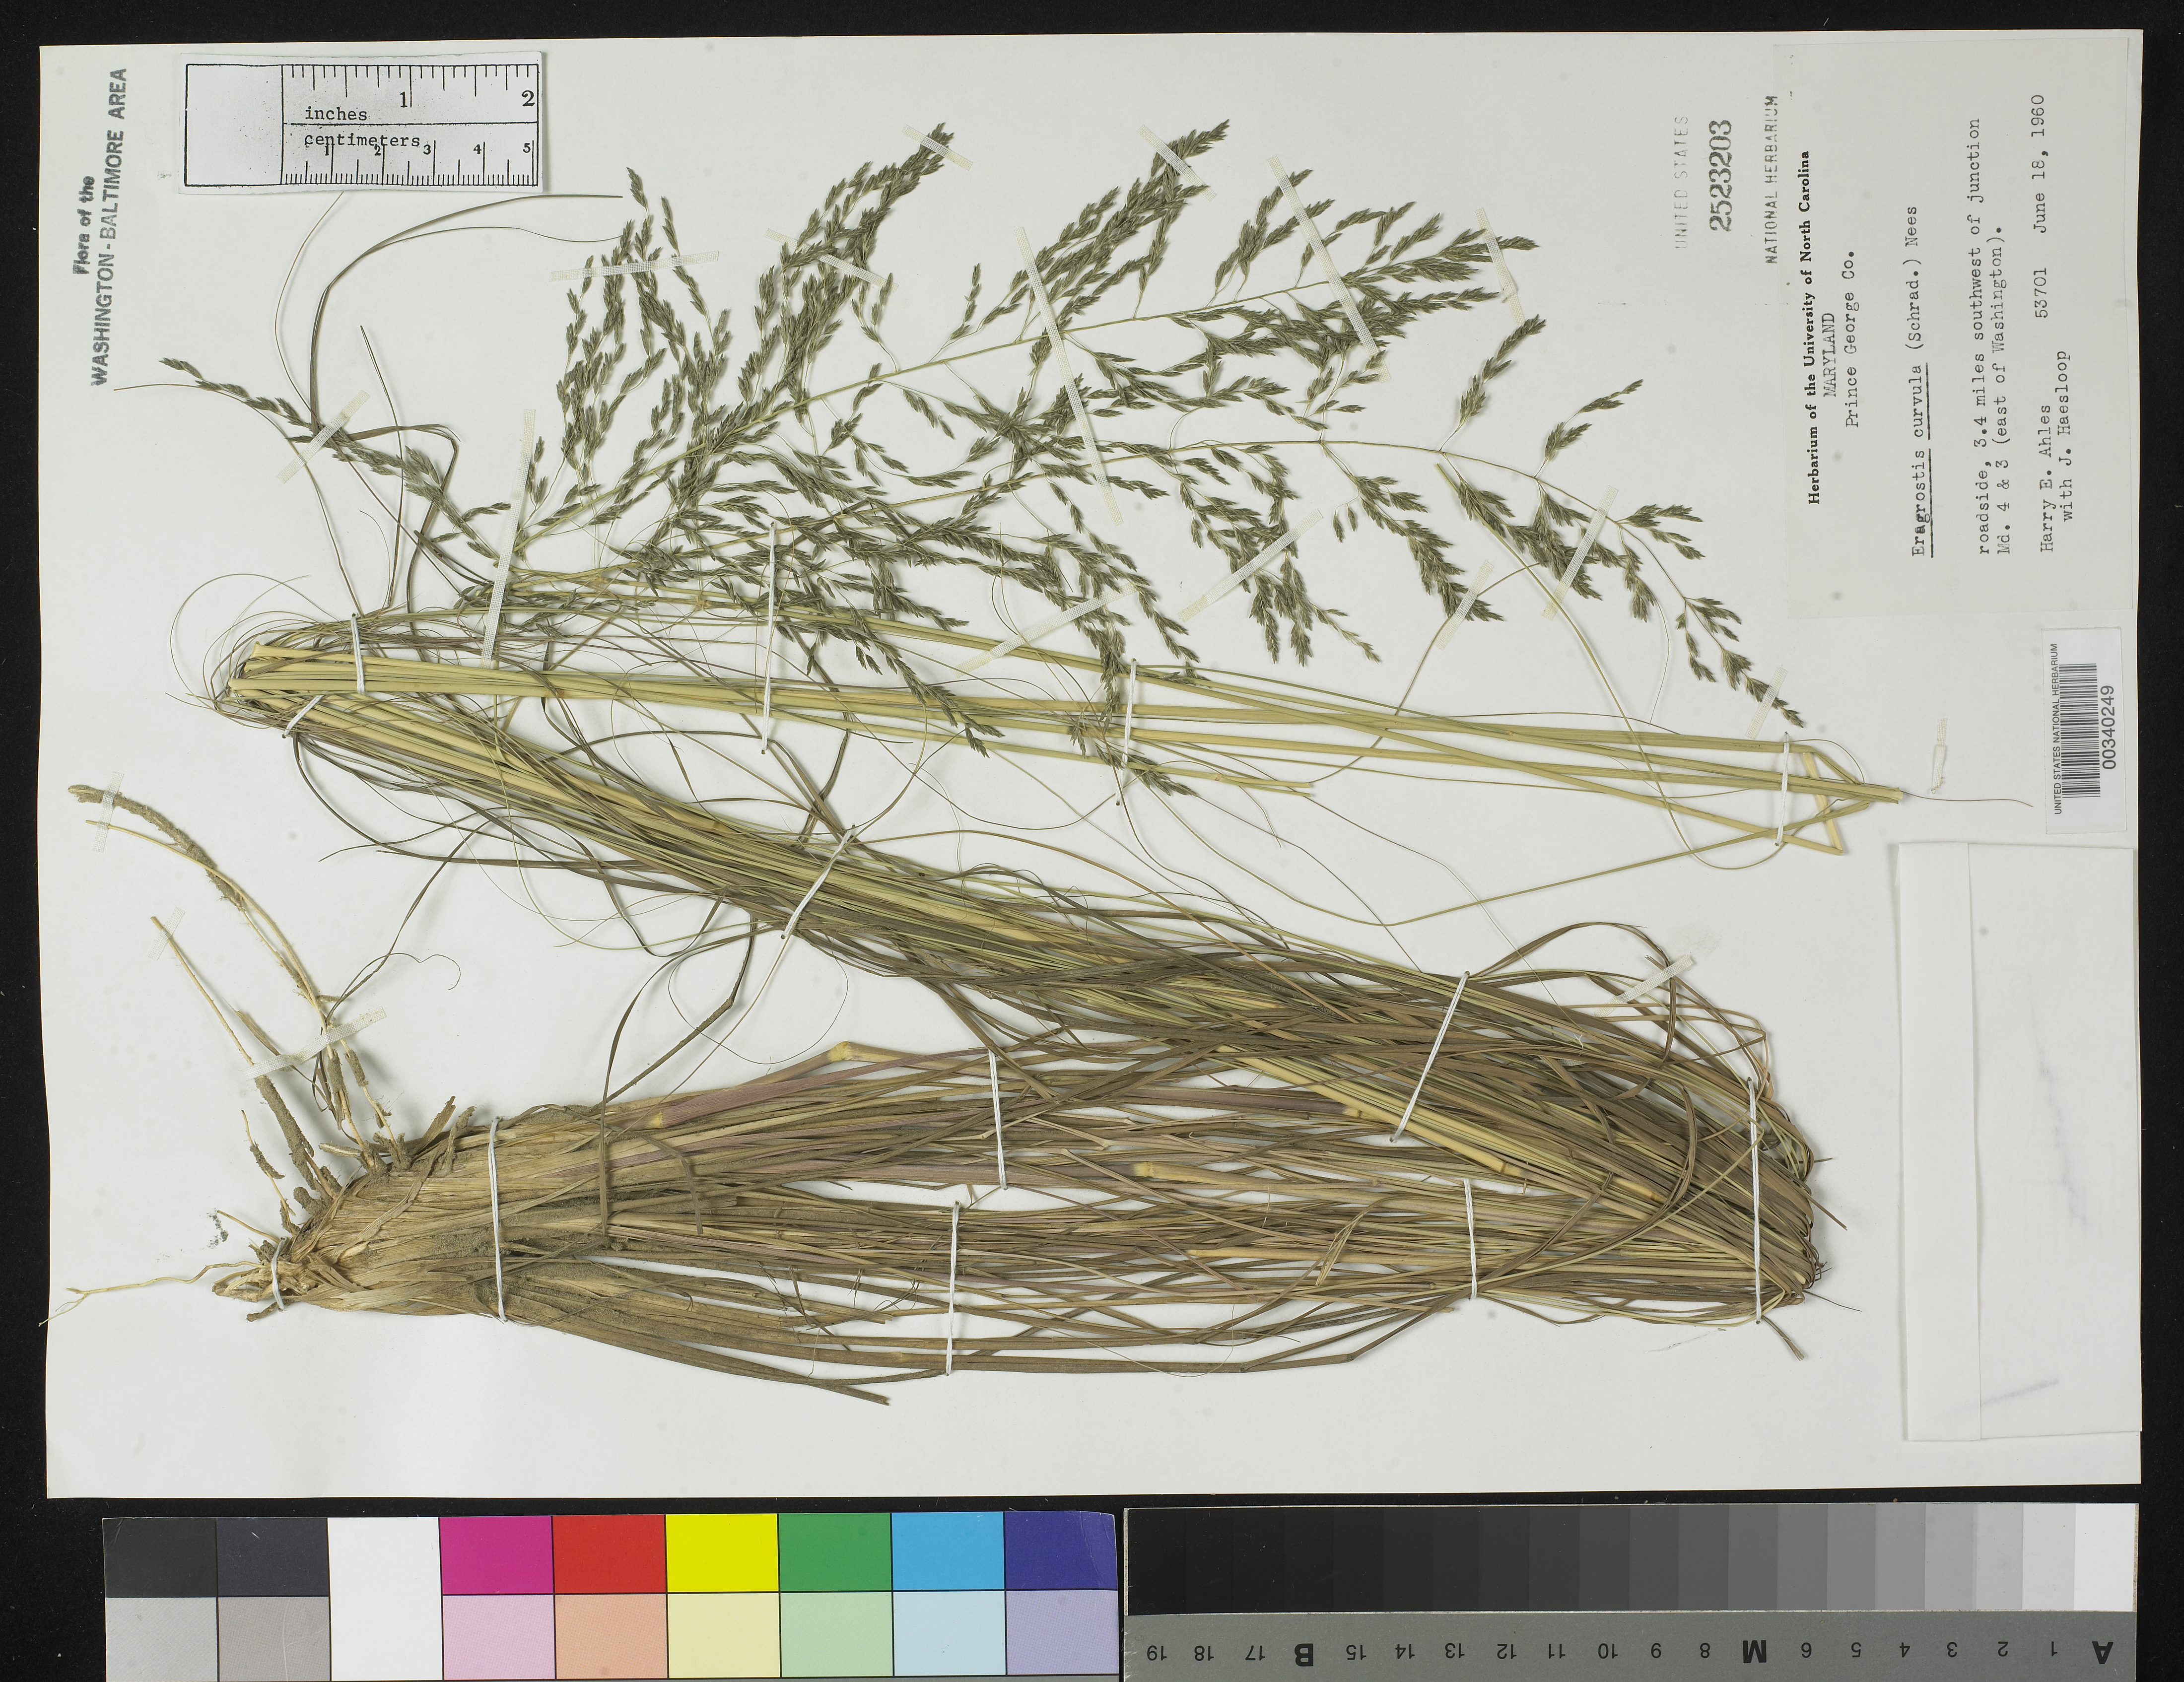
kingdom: Plantae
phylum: Tracheophyta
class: Liliopsida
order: Poales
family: Poaceae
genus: Eragrostis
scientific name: Eragrostis curvula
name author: (Schrad.) Nees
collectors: H. E. Ahles & J. Haesloop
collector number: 53701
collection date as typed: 18 Jun 1960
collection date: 1960-06-18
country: United States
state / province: Maryland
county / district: Prince George's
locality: SW of junction of MD 4 and 3, E of Washington DC.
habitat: Roadside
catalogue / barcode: US 2523203